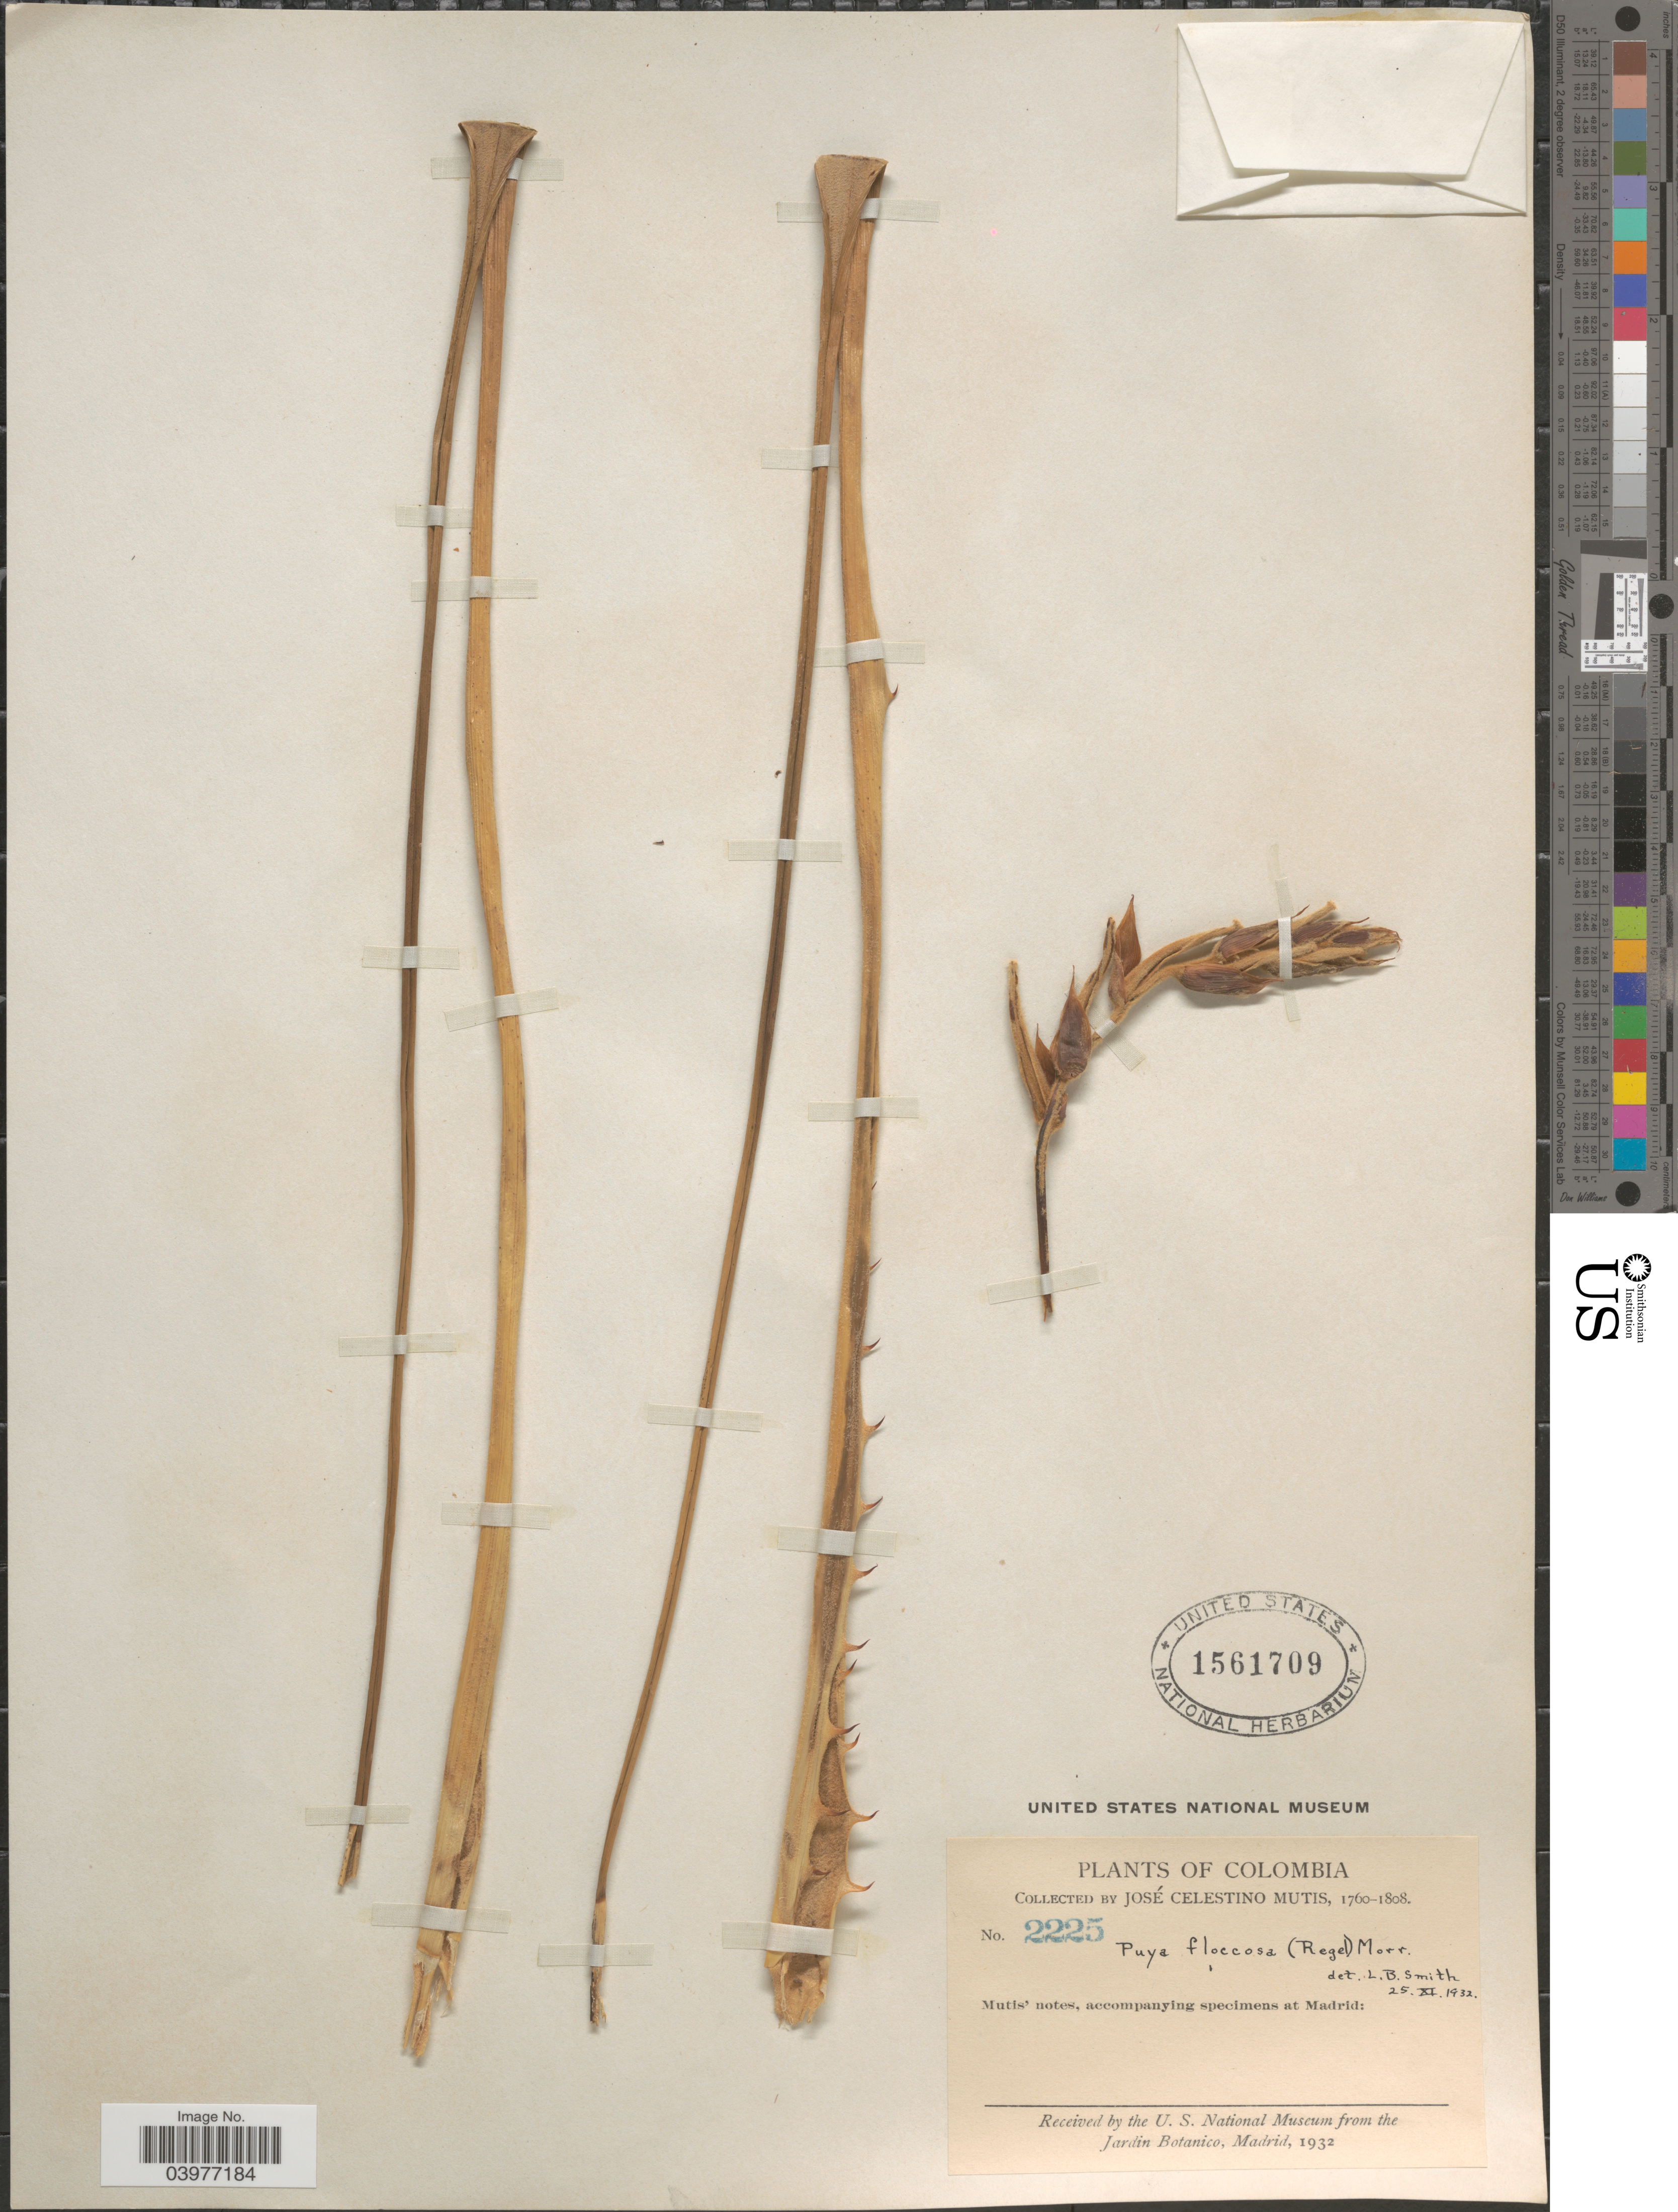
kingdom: Plantae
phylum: Tracheophyta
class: Liliopsida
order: Poales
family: Bromeliaceae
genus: Puya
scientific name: Puya floccosa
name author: (Linden) É. Morren ex Mez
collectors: J. C. B. Mutis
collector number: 2225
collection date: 1760/1808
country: Colombia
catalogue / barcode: US 1561709